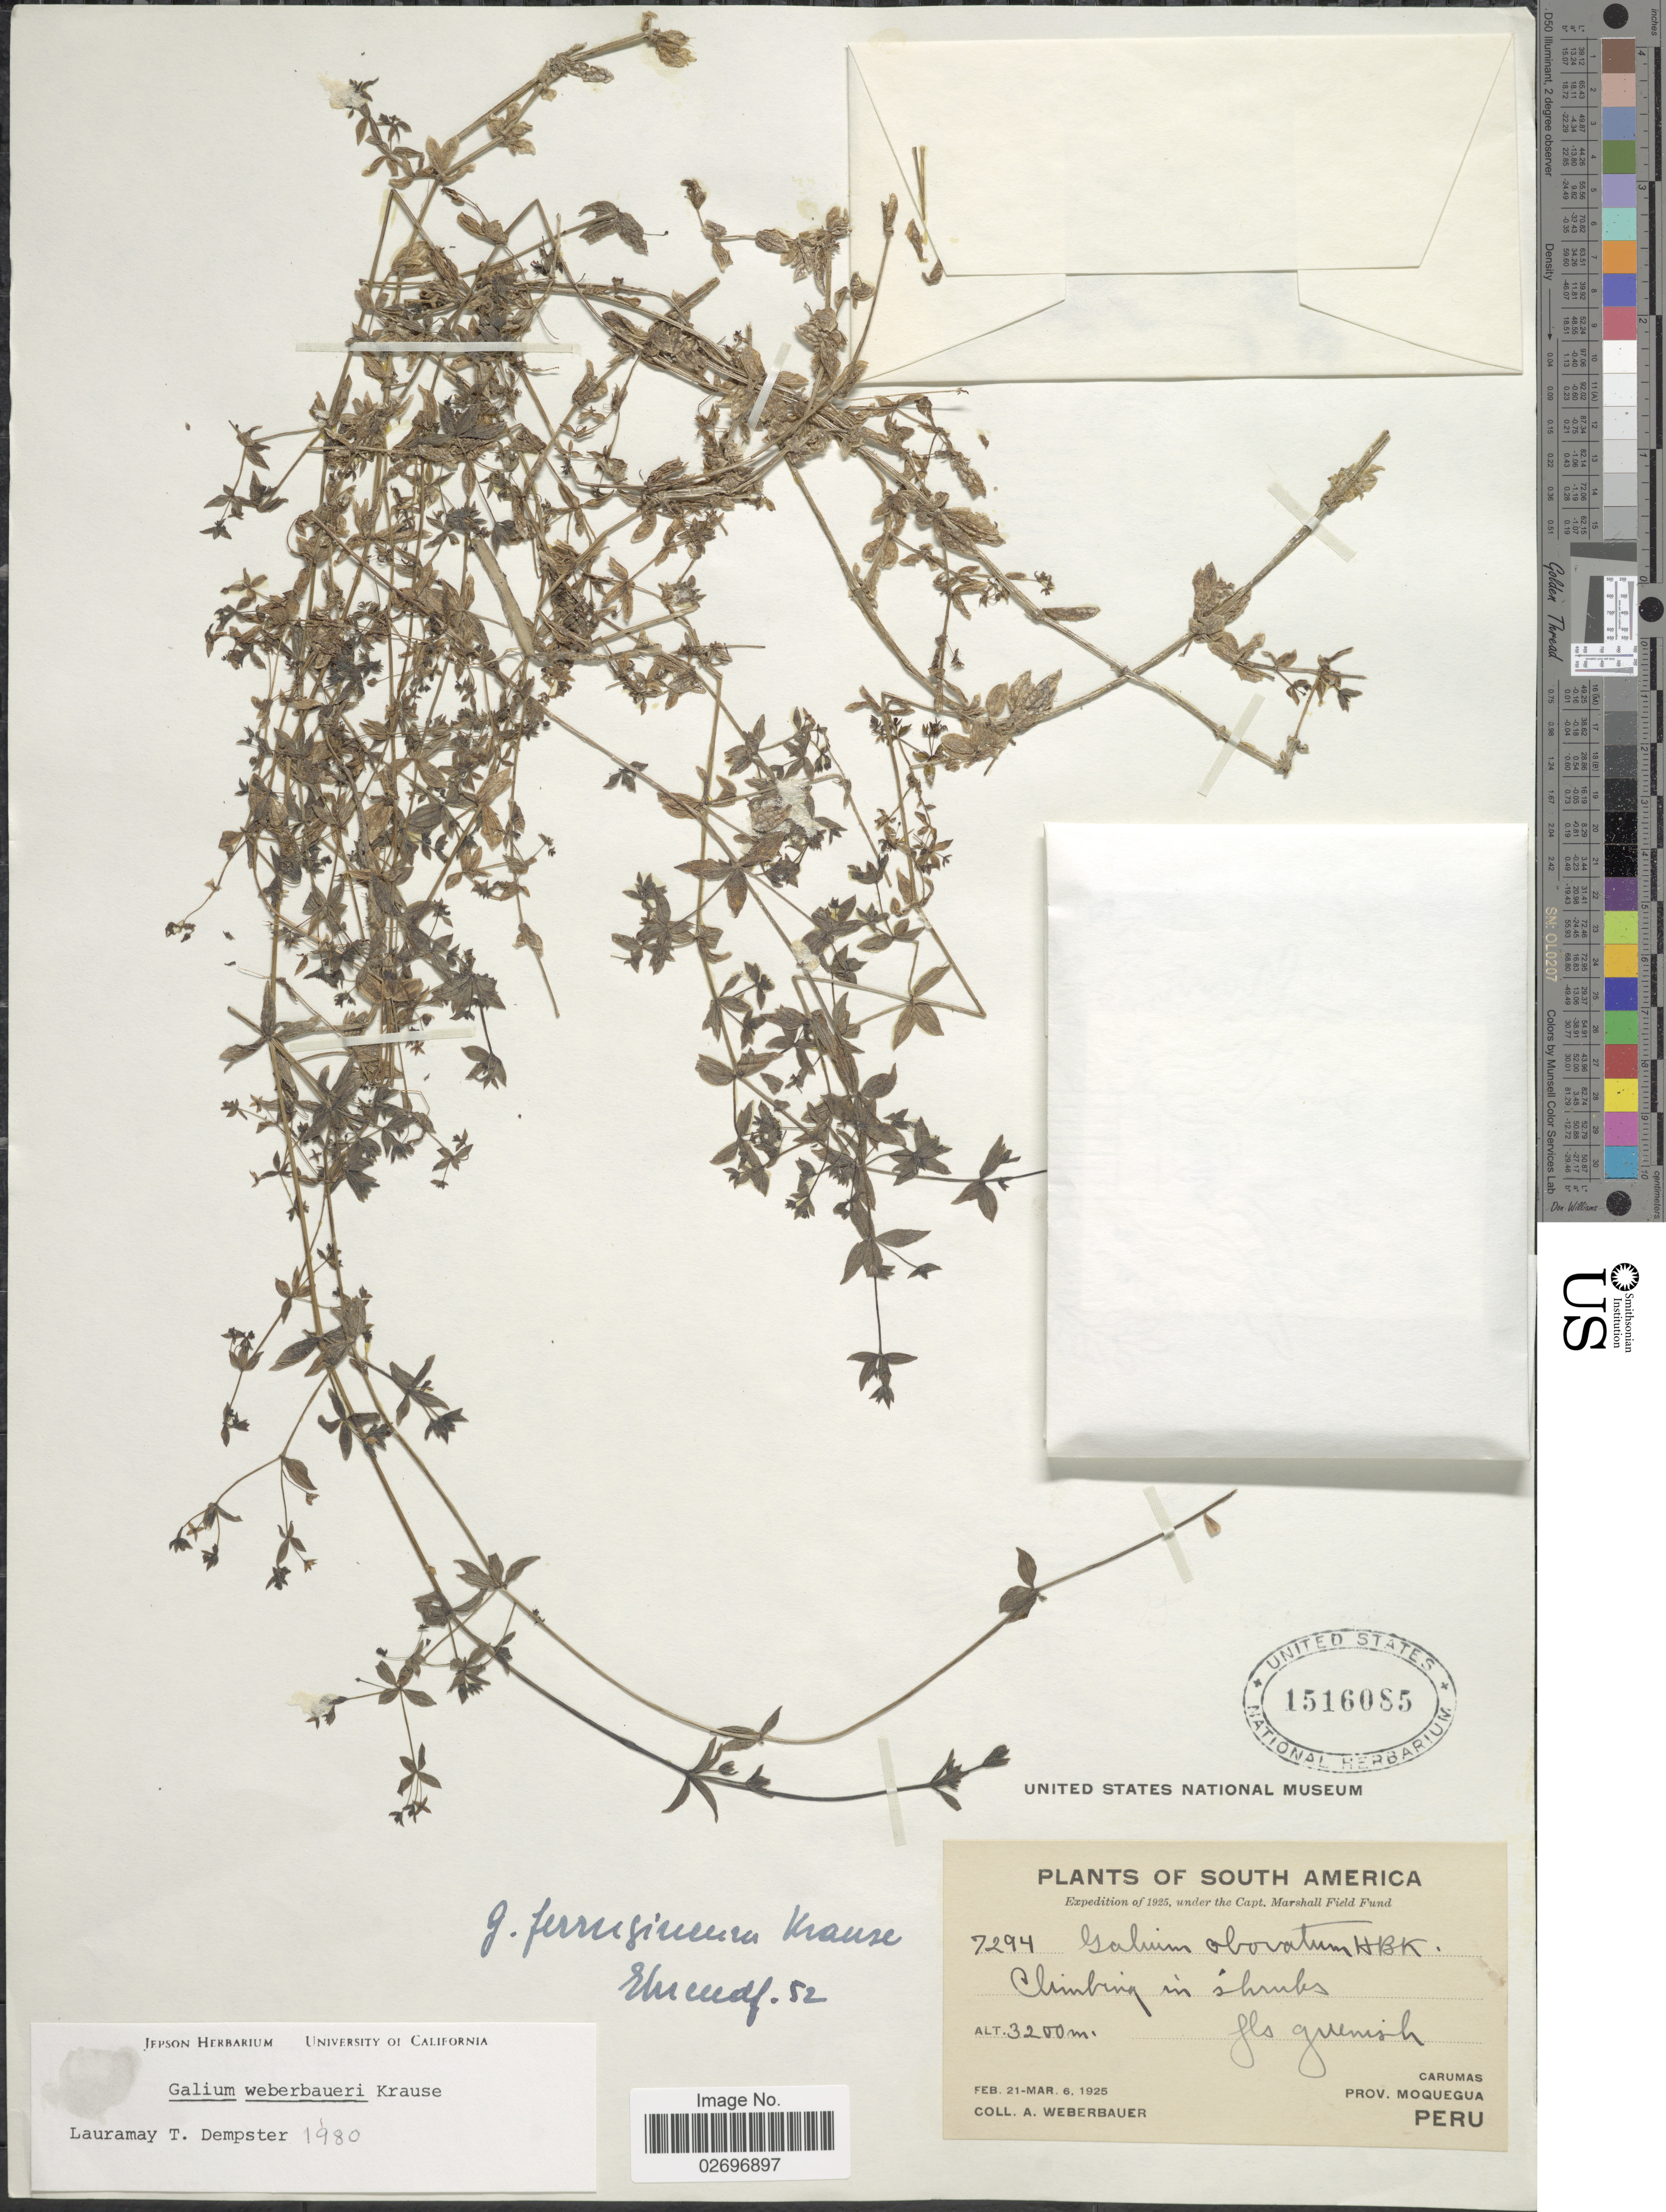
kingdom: Plantae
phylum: Tracheophyta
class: Magnoliopsida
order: Gentianales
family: Rubiaceae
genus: Galium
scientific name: Galium weberbaueri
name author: K. Krause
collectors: A. Weberbauer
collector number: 7294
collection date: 1925-02-21/1925-03-06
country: Peru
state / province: Moquegua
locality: Carumas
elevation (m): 3200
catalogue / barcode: US 1516085